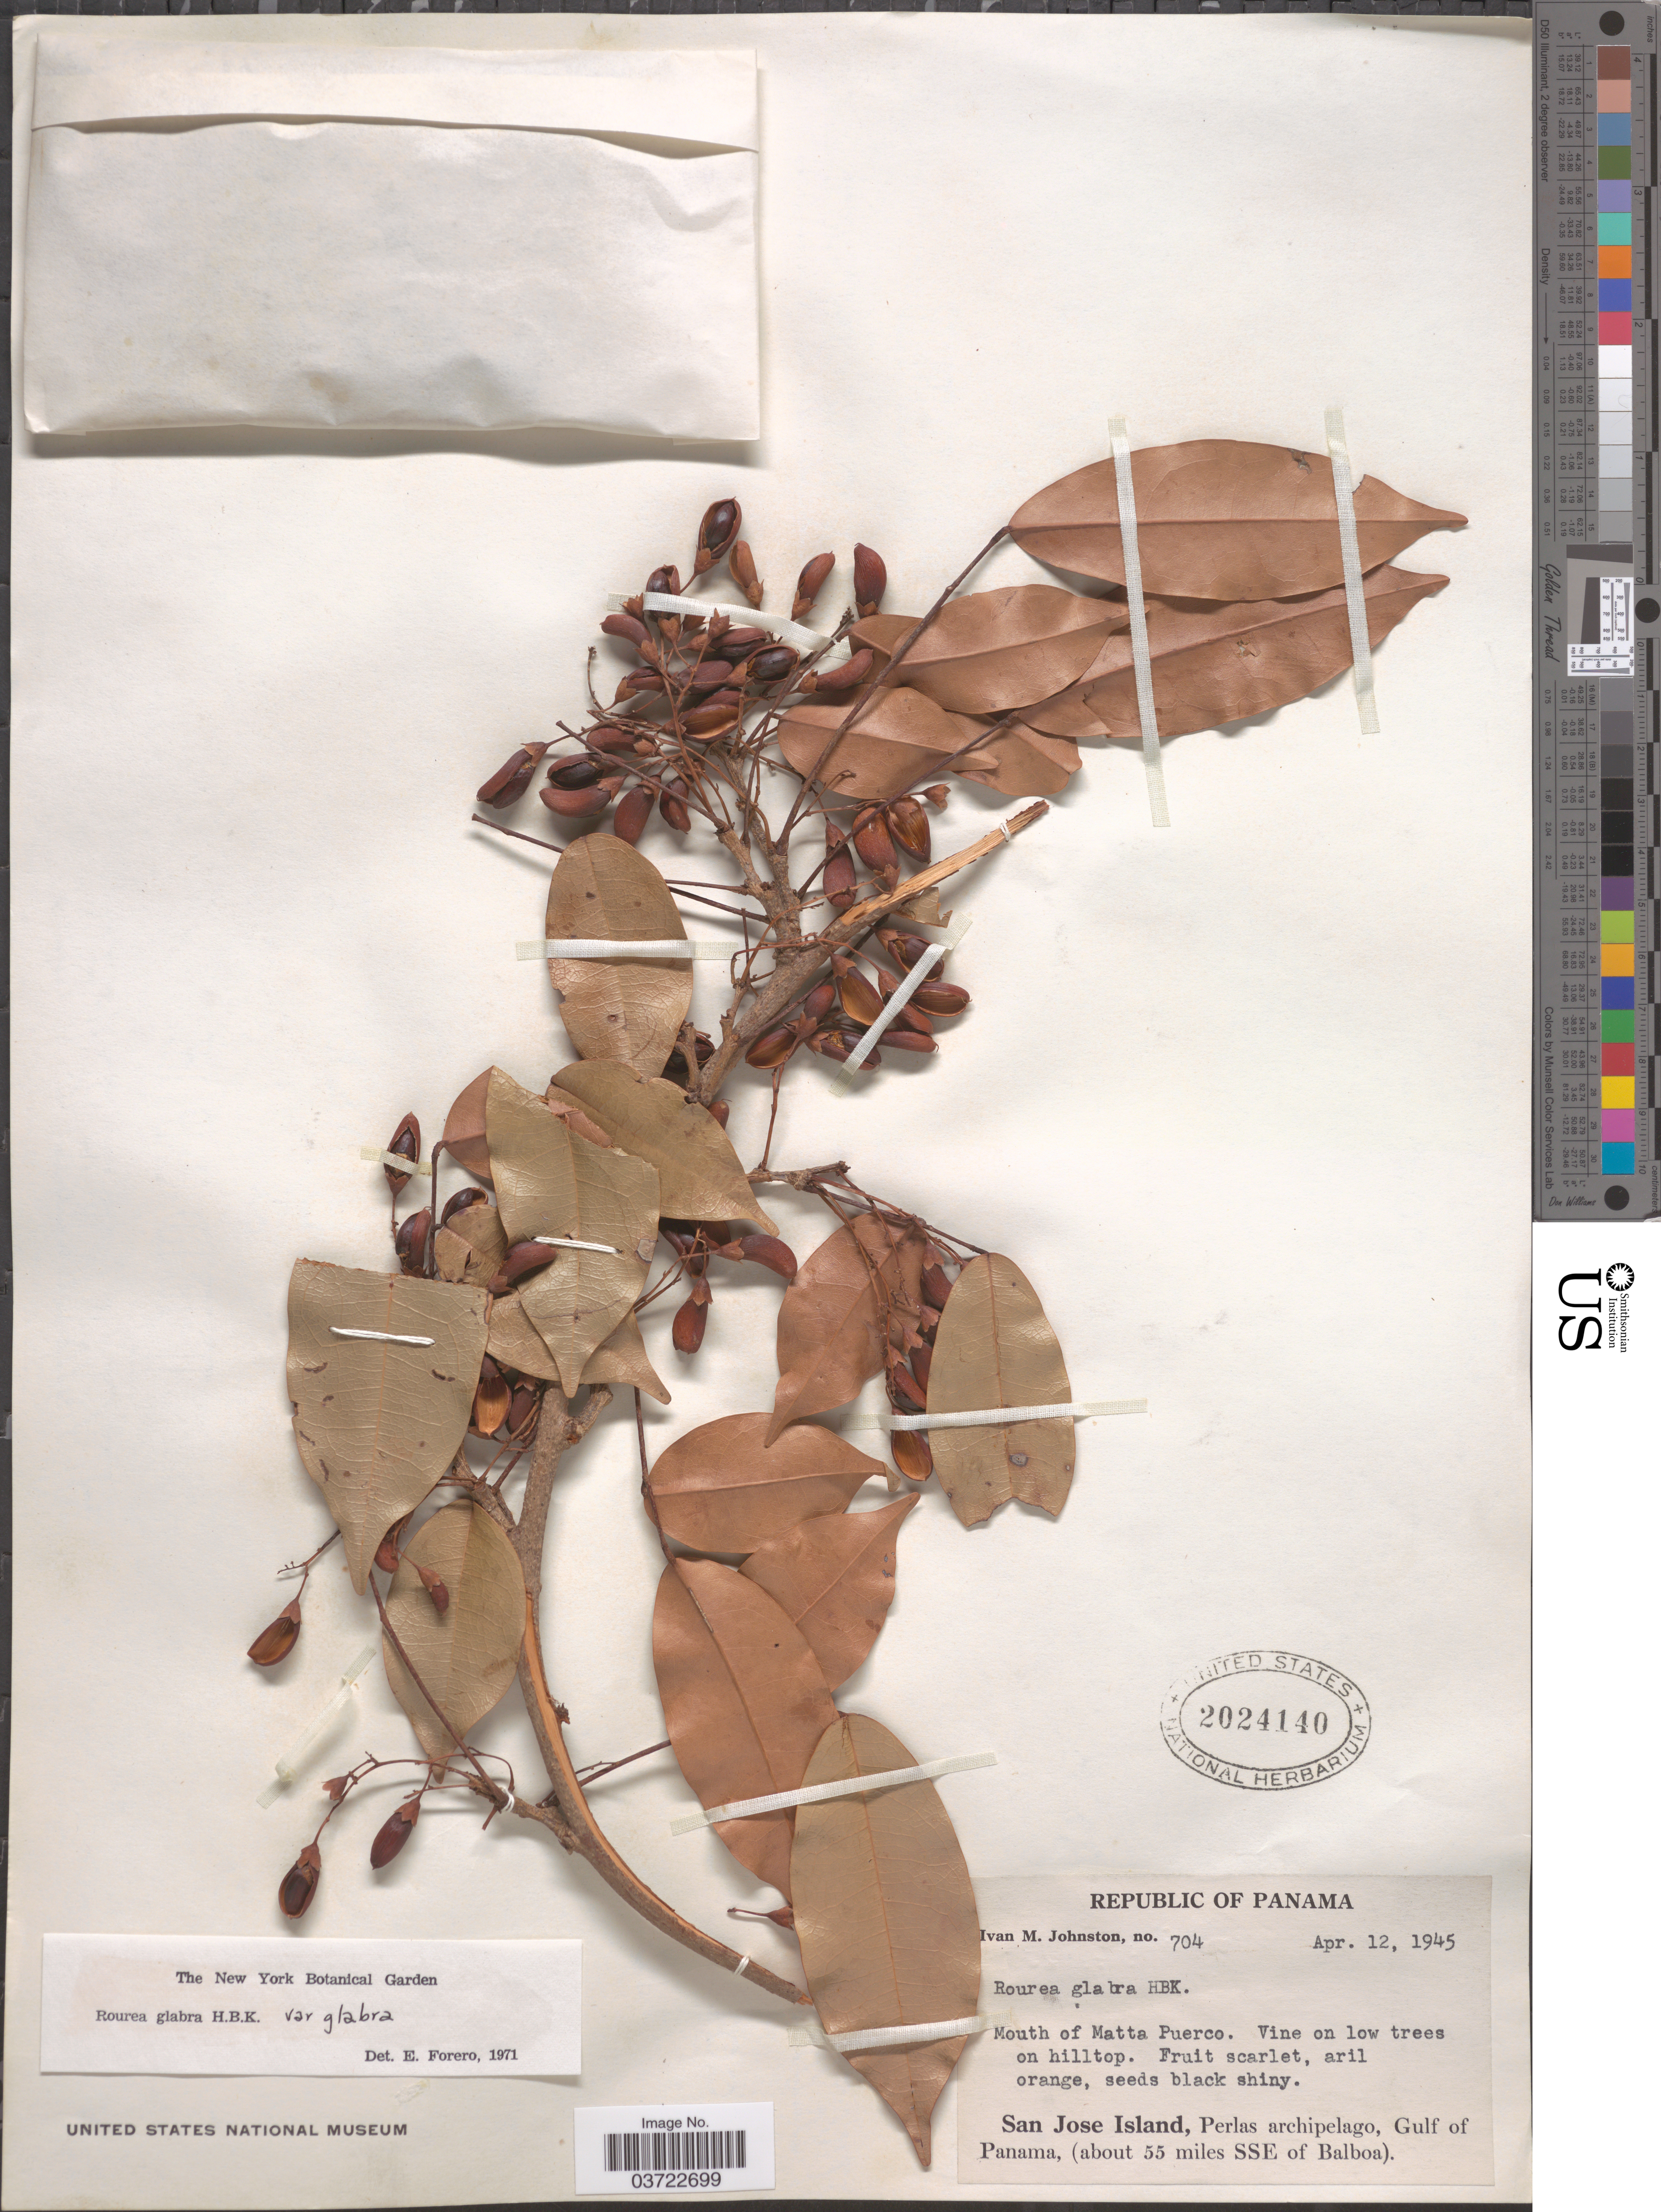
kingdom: Plantae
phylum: Tracheophyta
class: Magnoliopsida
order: Oxalidales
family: Connaraceae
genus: Rourea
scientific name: Rourea glabra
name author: Kunth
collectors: I.M. Johnston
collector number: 704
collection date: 1945-04-12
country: Panama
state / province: Panamá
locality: Mouth of Matta Puerco. San Jose Island, Perlas archipelago, Gulf of Panama, (about 55 miles SSE of Balboa).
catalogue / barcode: US 2024140